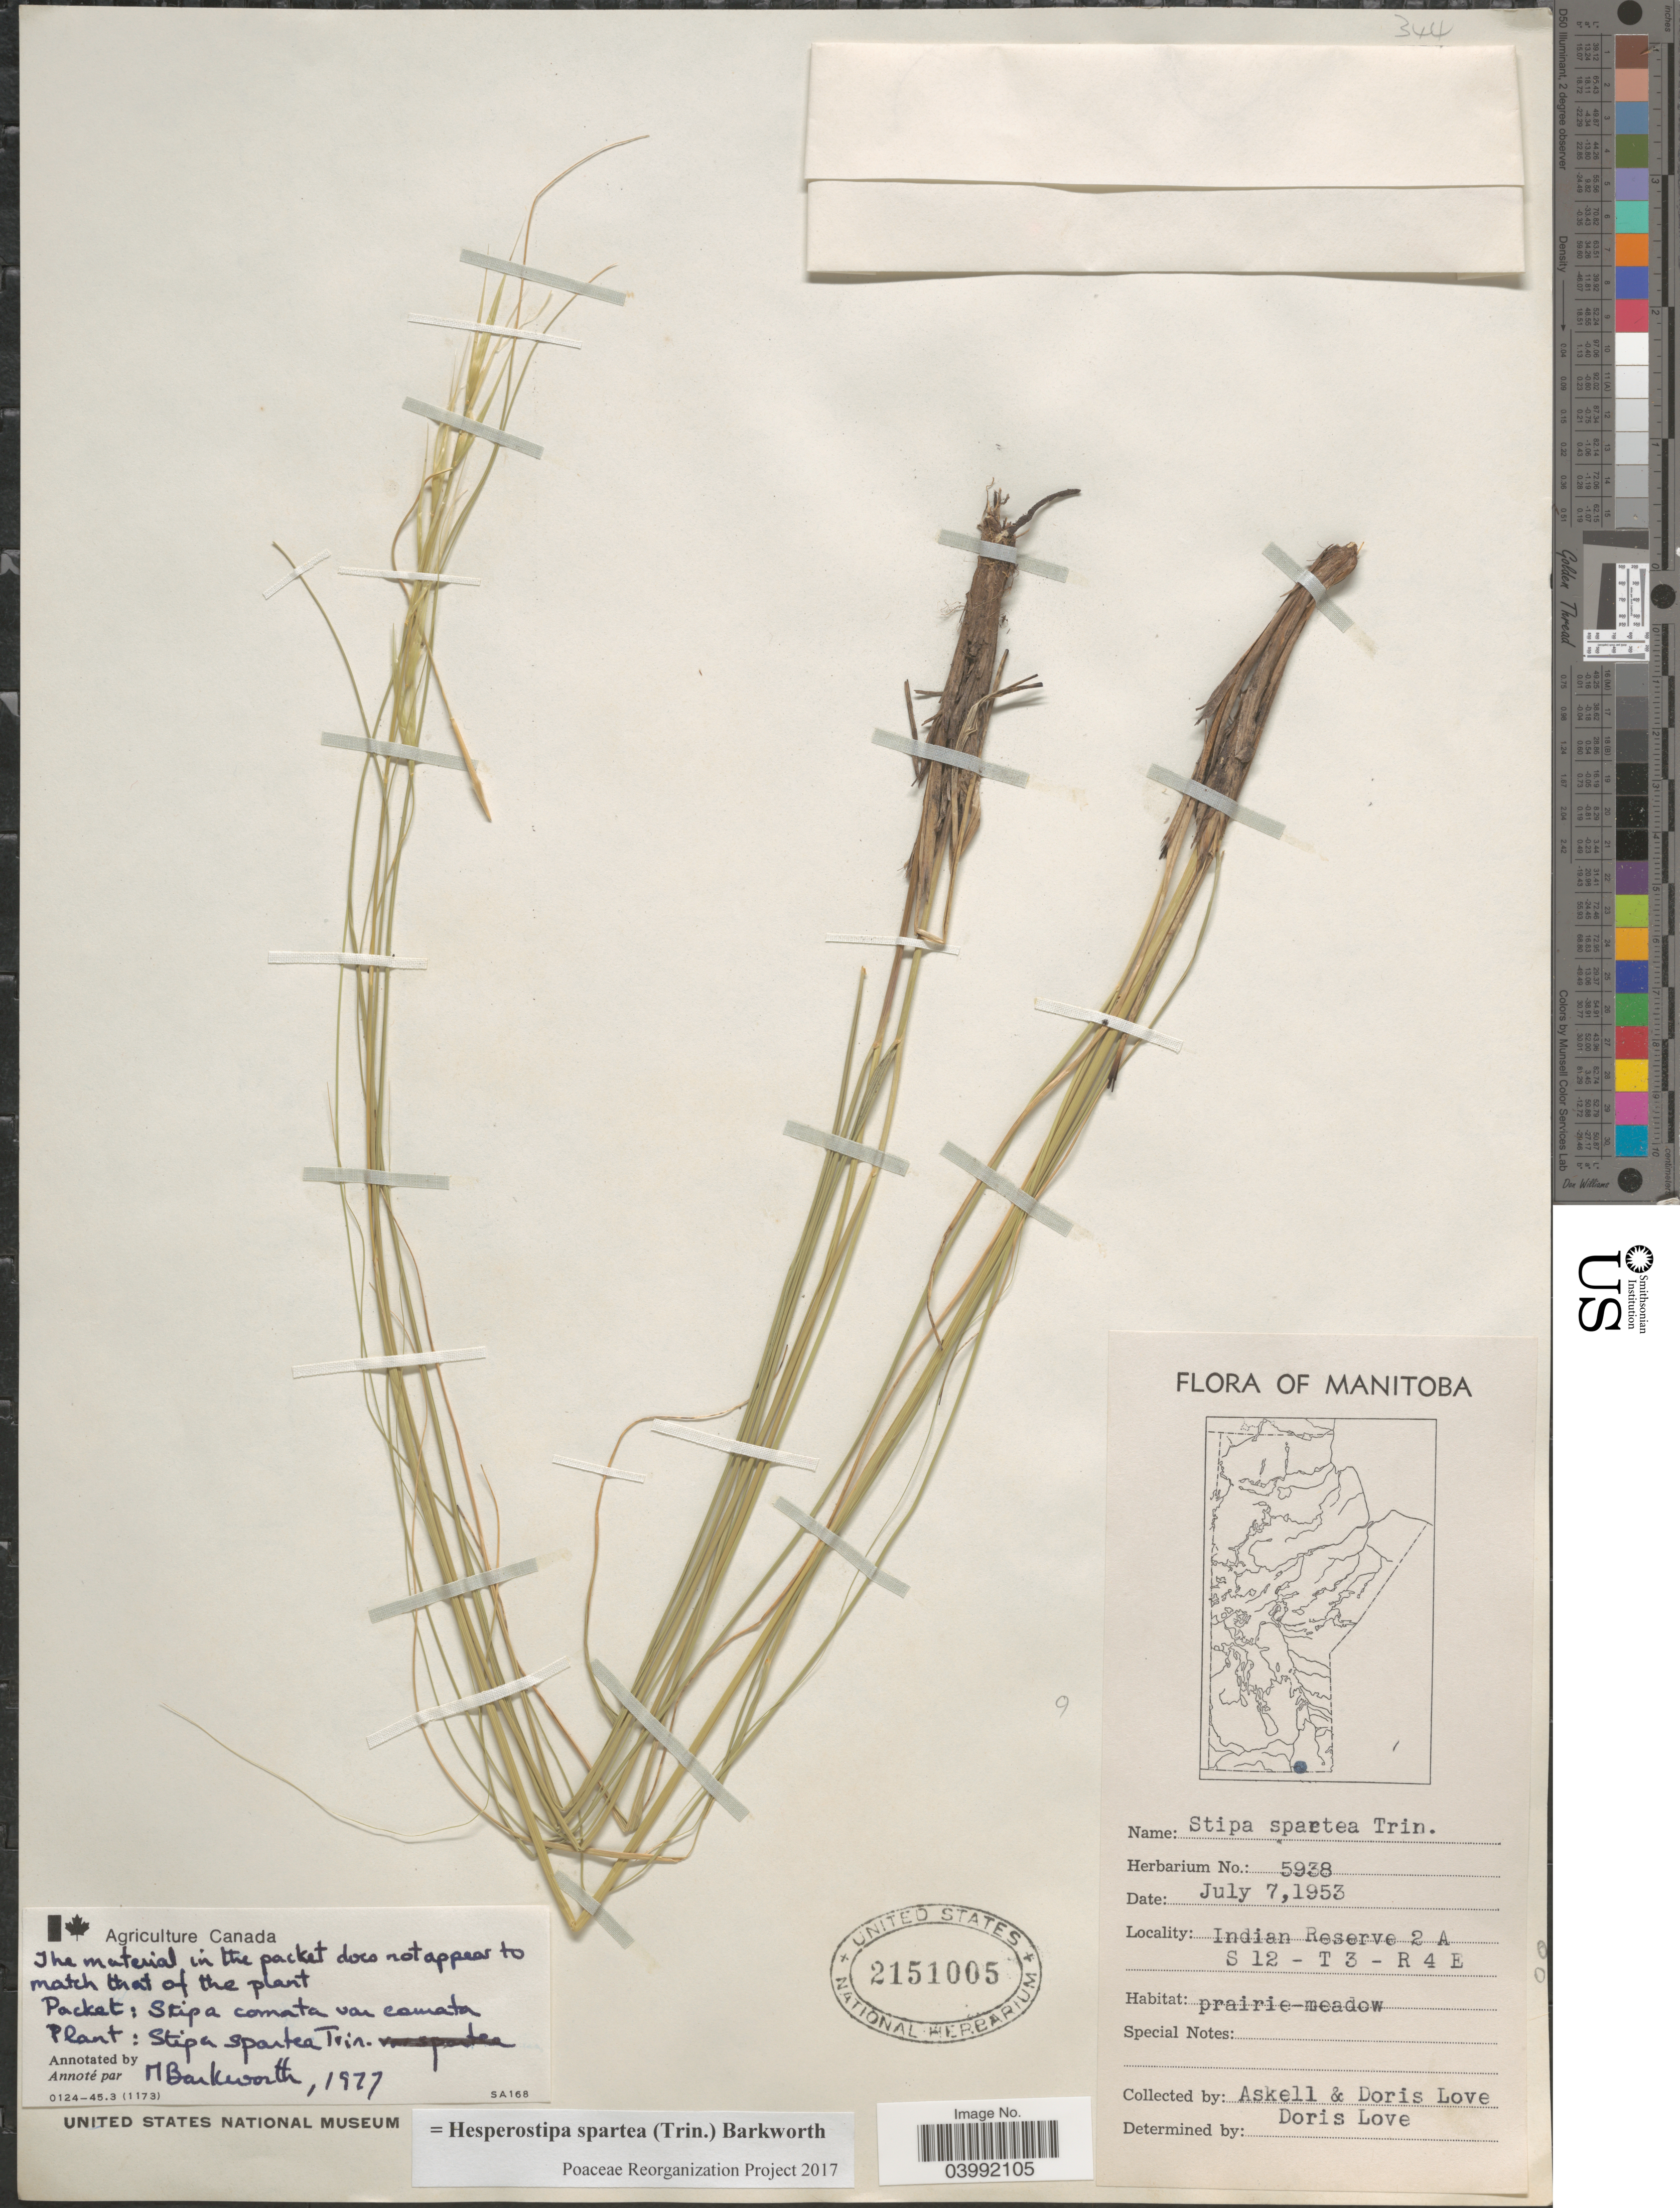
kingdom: Plantae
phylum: Tracheophyta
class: Liliopsida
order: Poales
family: Poaceae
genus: Hesperostipa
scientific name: Hesperostipa spartea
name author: (Trin.) Barkworth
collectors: Á. Löve & D. Löve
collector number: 5938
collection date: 1953-07-07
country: Canada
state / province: Manitoba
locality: Indian Reserve 2 A S 12- T 3 - R 4 E.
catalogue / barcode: US 2151005